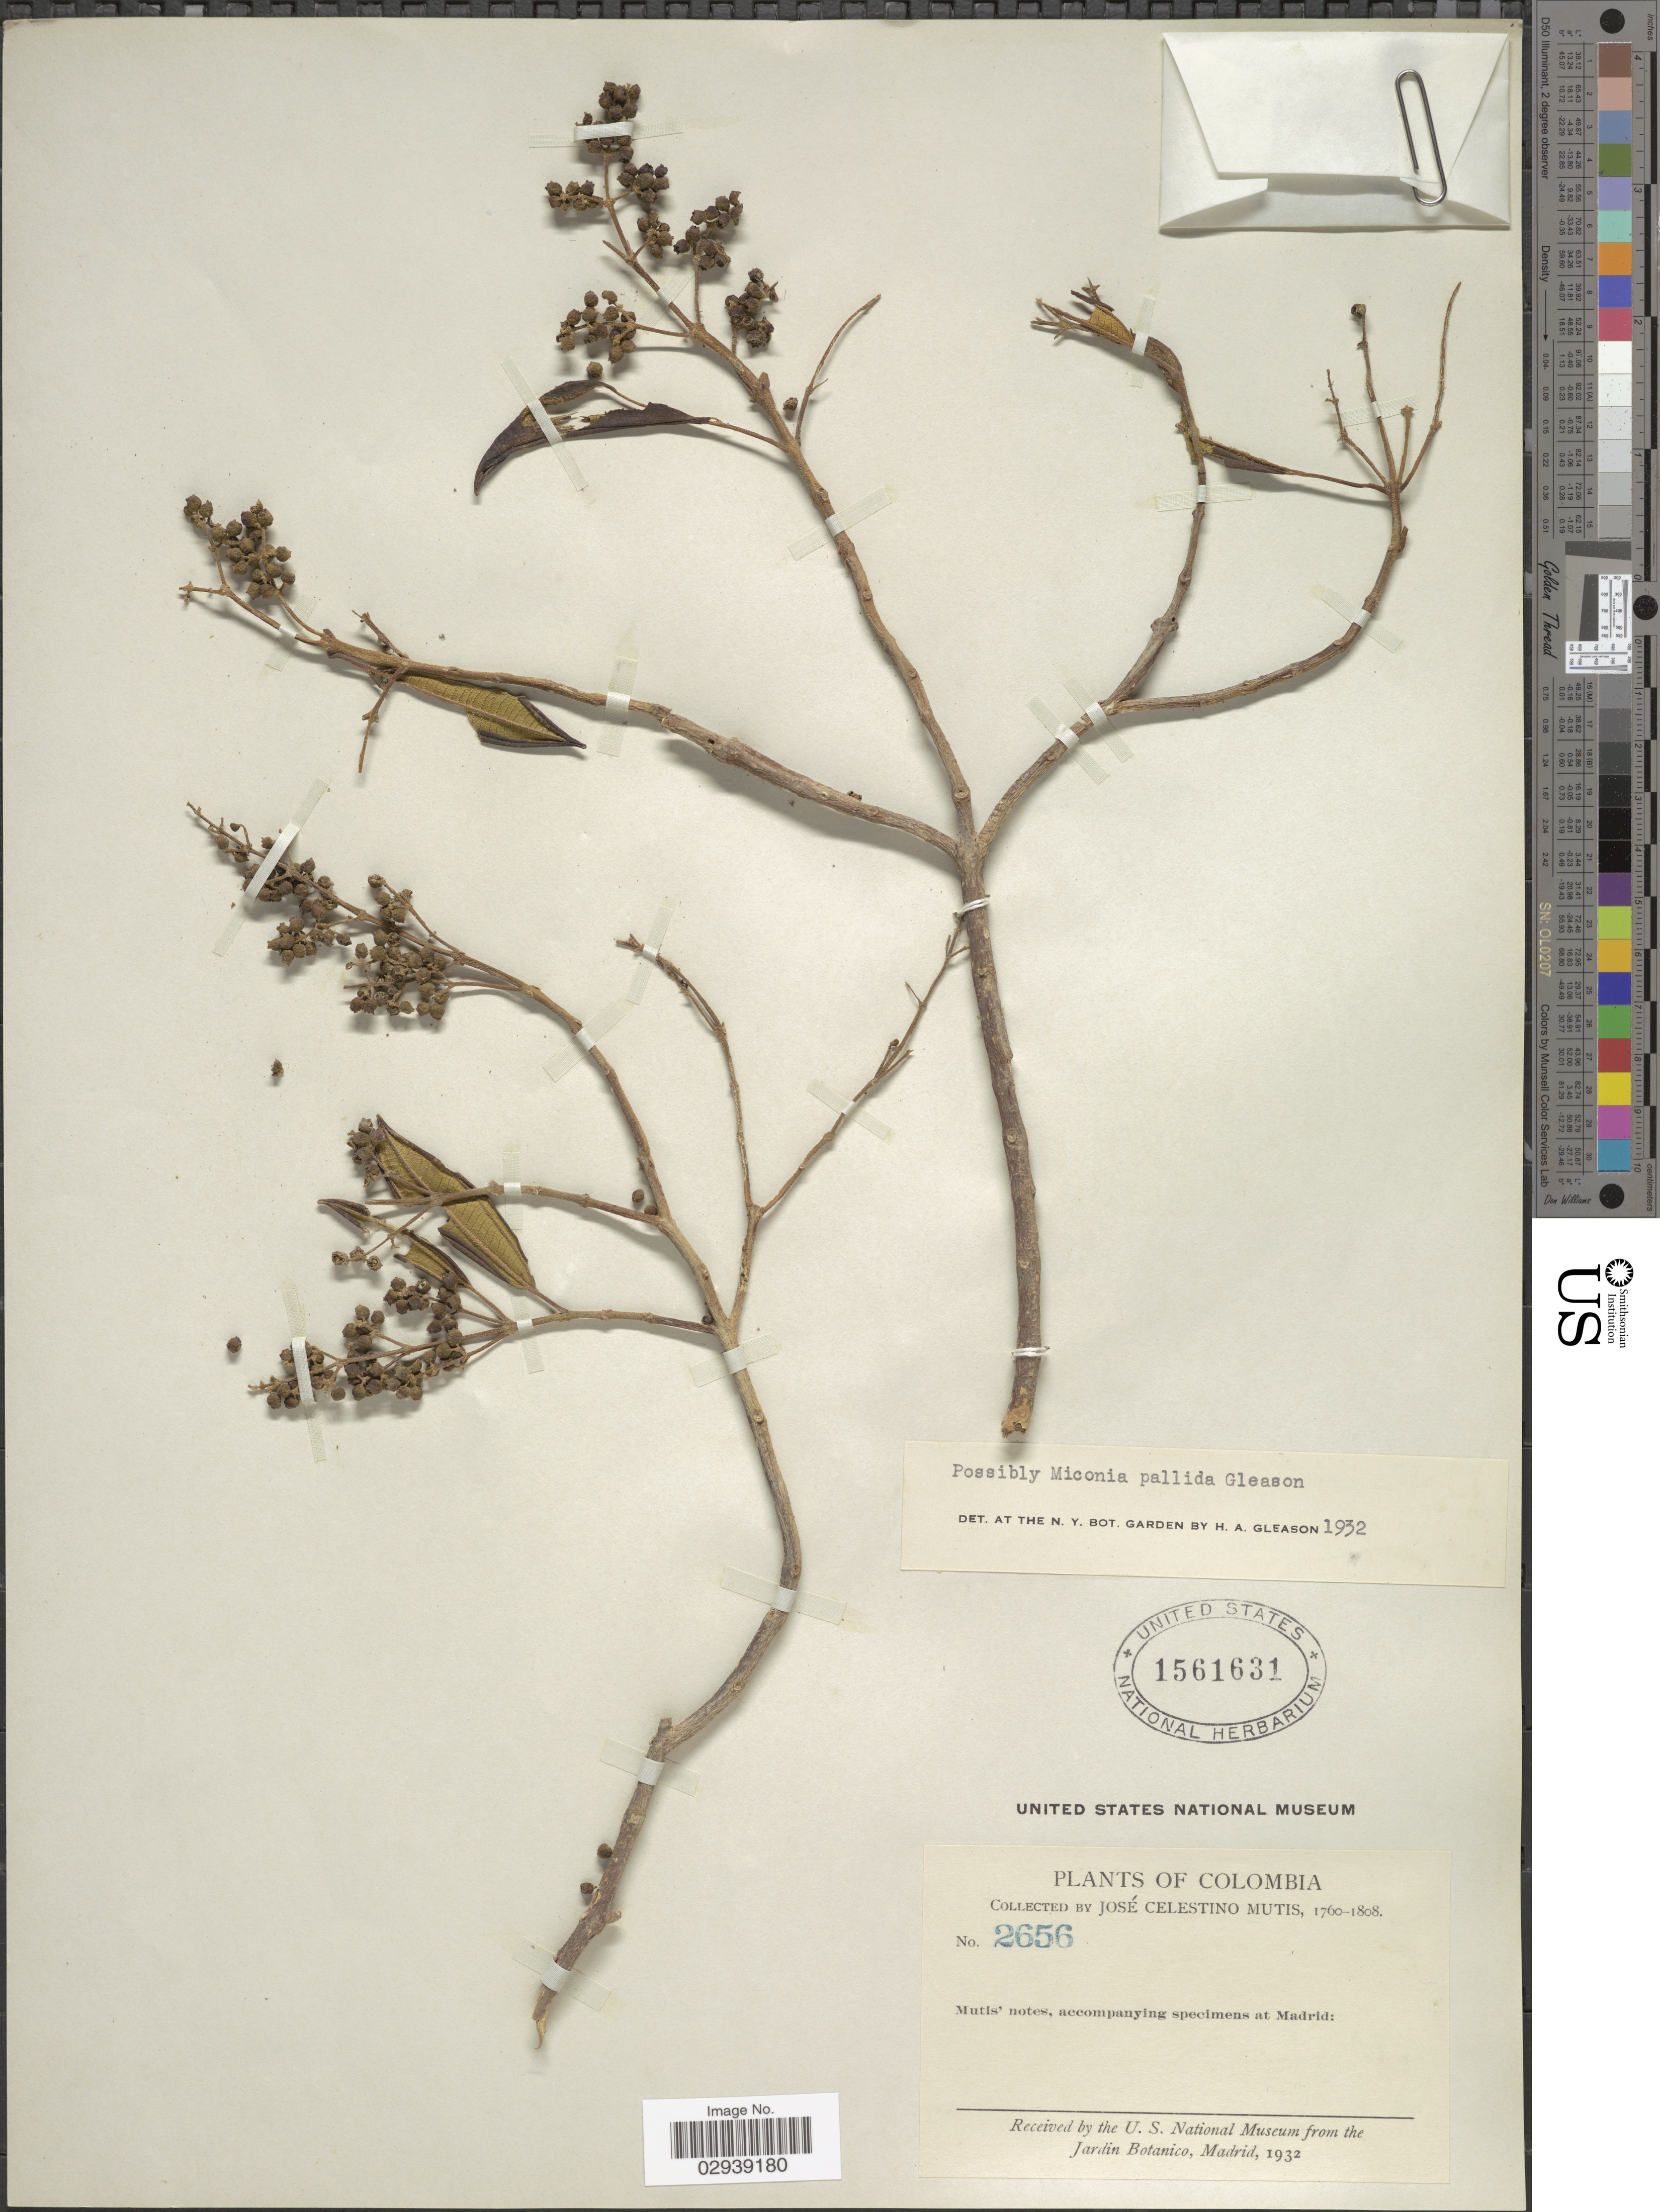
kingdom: Plantae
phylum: Tracheophyta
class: Magnoliopsida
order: Myrtales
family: Melastomataceae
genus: Miconia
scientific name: Miconia elaeoides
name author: Naudin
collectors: J. C. B. Mutis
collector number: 2656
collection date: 1760/1808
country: Colombia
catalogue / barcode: US 1561631